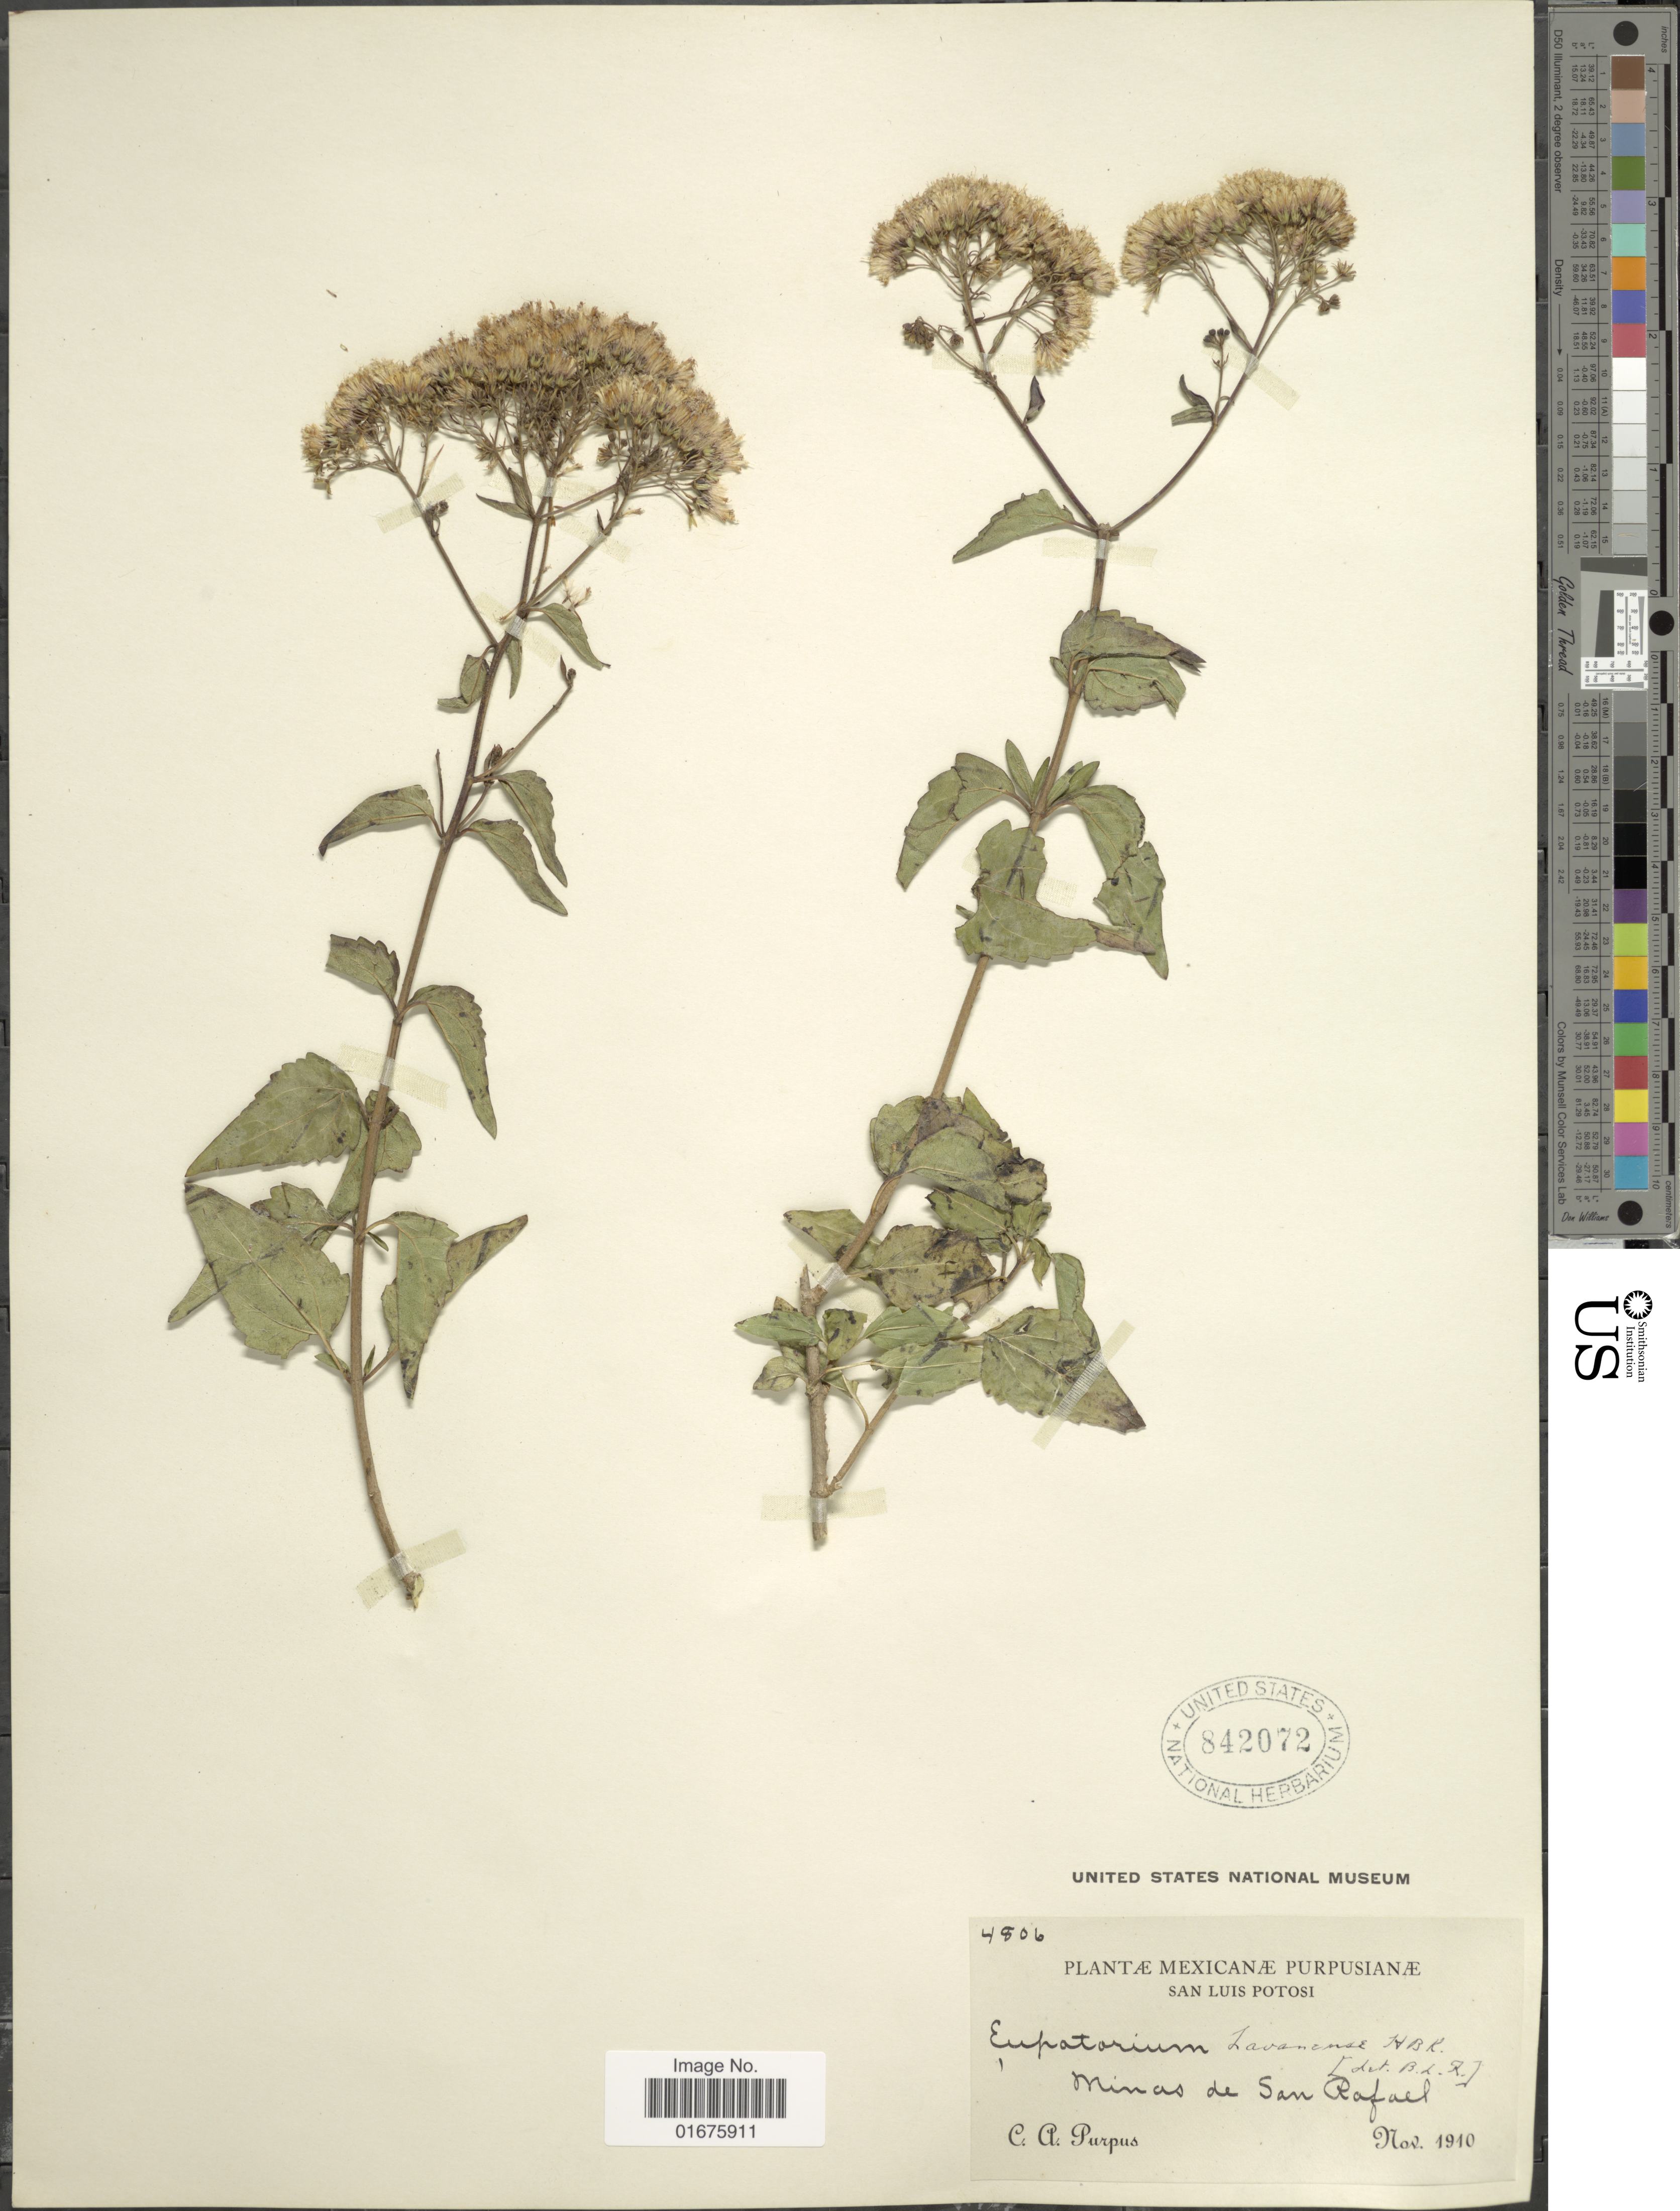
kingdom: Plantae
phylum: Tracheophyta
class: Magnoliopsida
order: Asterales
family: Asteraceae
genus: Ageratina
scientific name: Ageratina havanensis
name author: (Kunth) R.M. King & H. Rob.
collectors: C. A. Purpus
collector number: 4806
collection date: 1910-11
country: Mexico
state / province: San Luis Potosí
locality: Minas de San Rafael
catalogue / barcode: US 842072